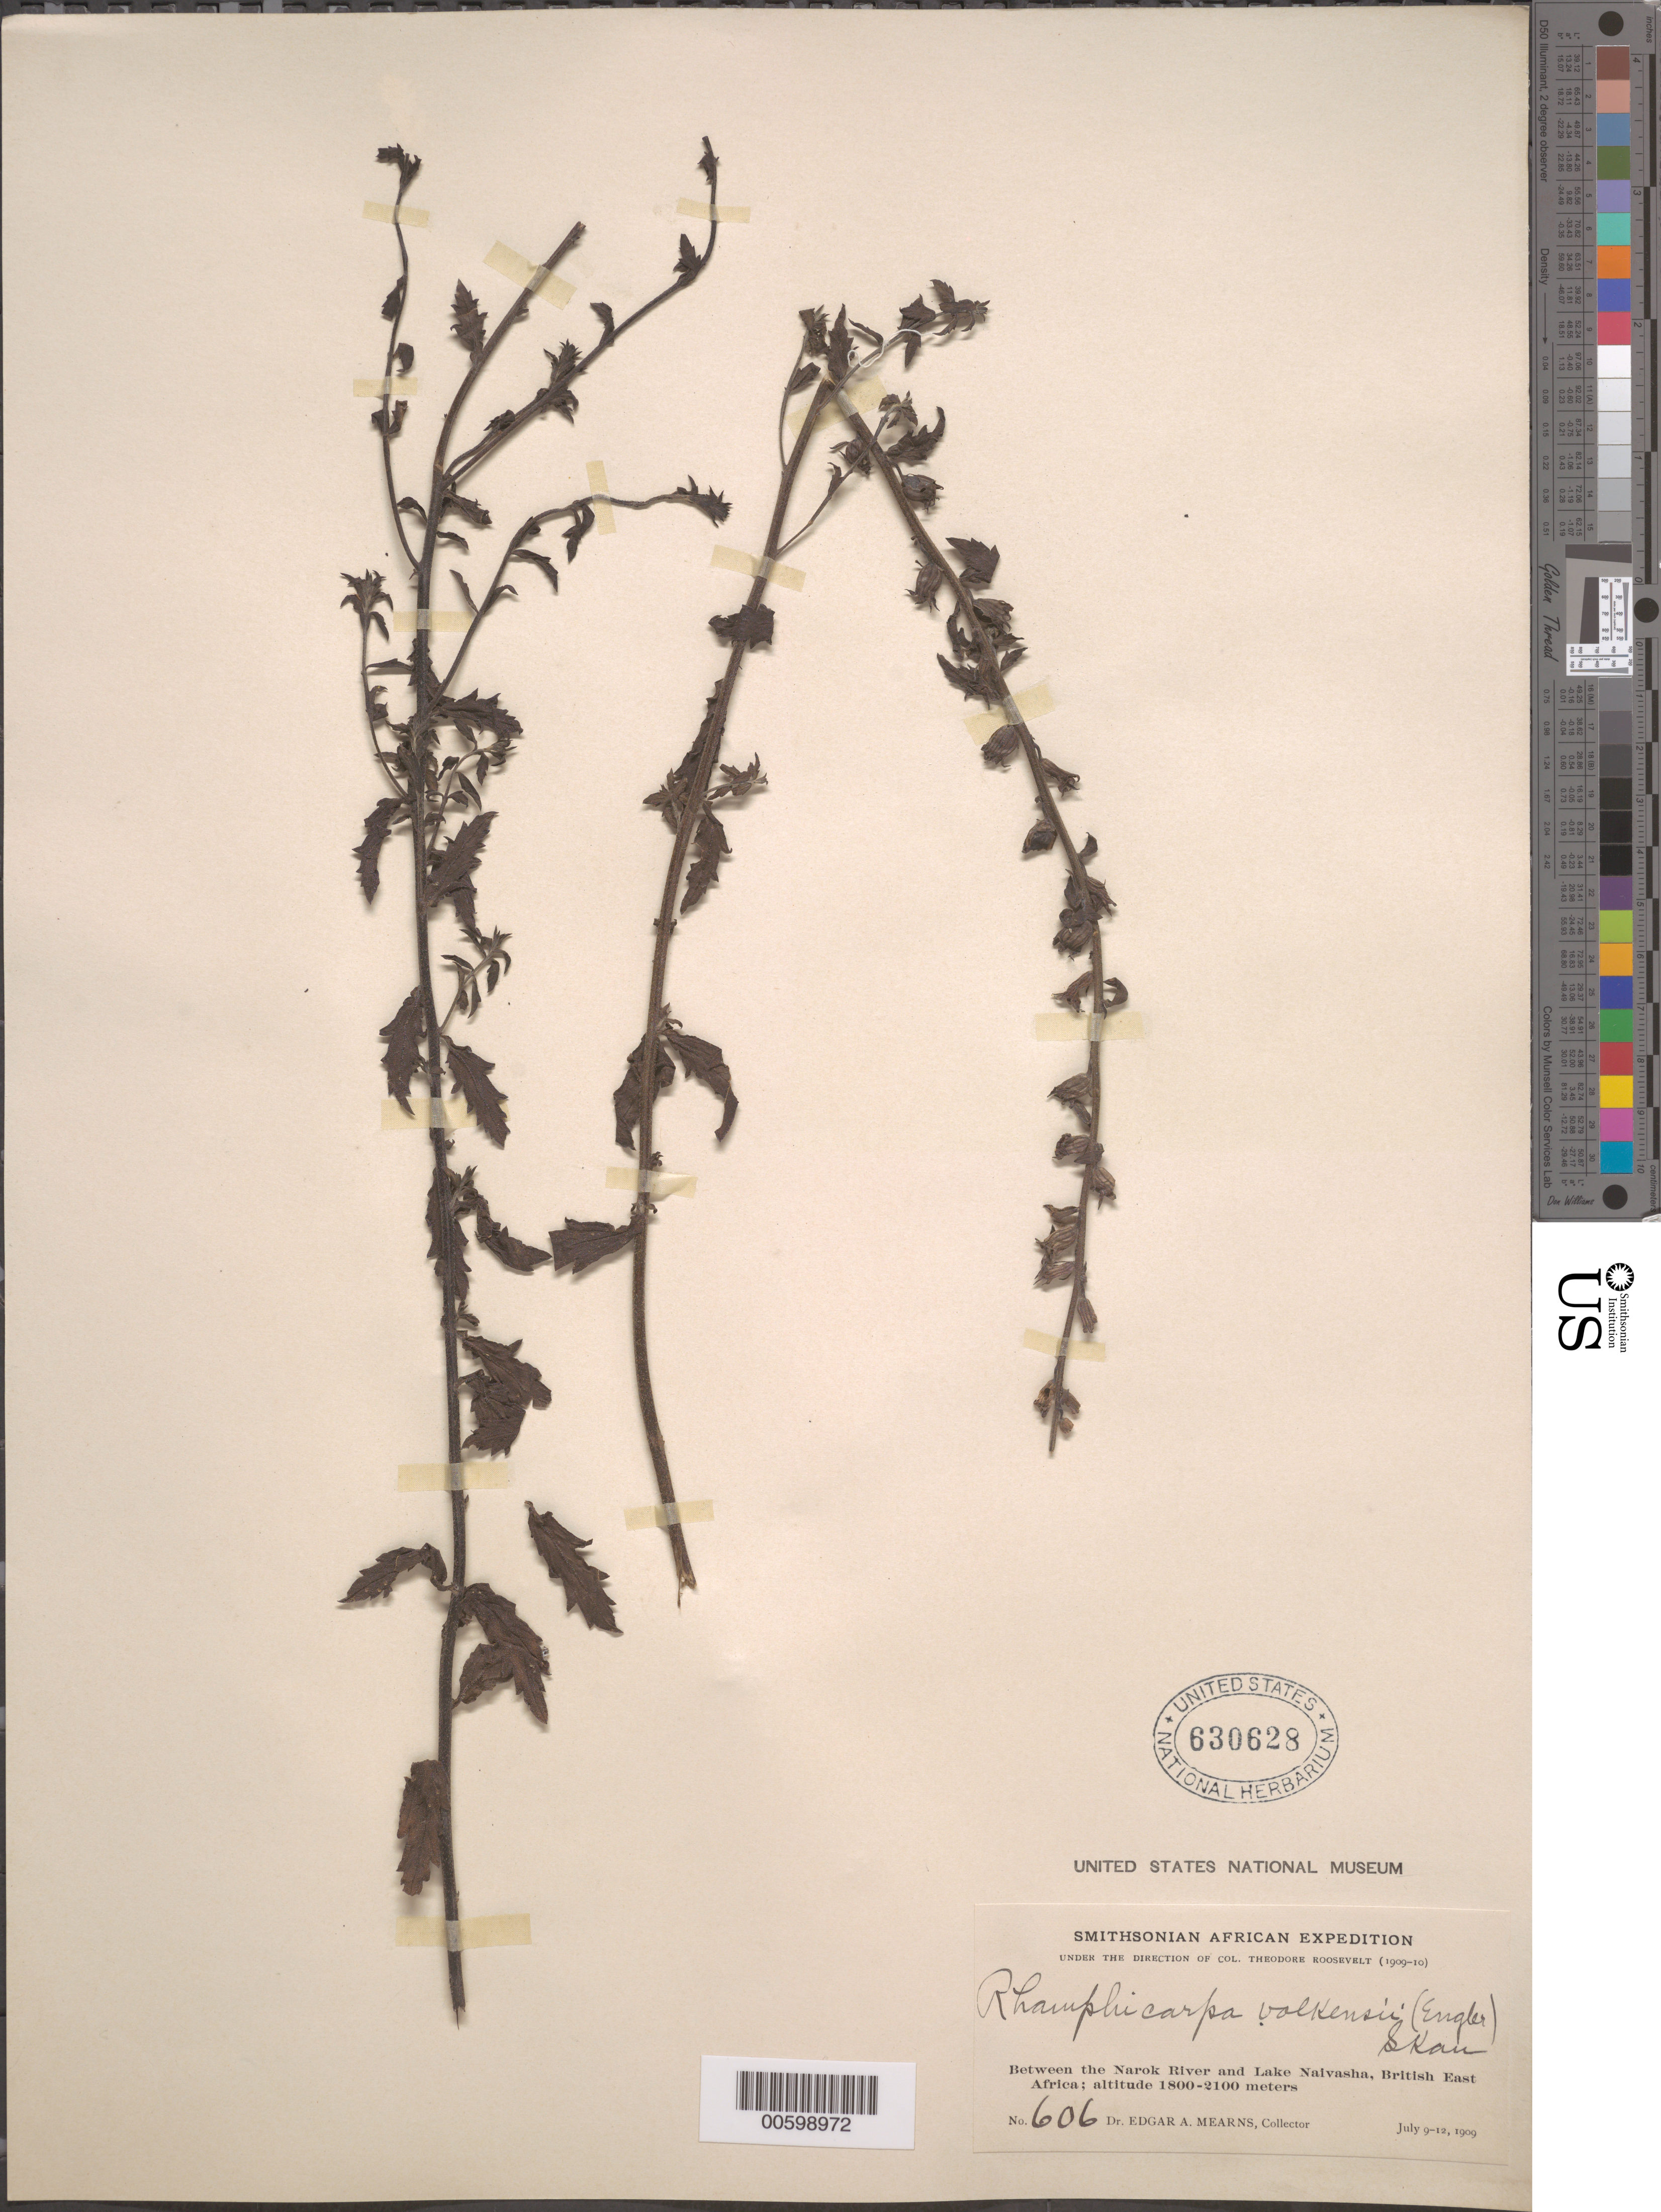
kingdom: Plantae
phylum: Tracheophyta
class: Magnoliopsida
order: Lamiales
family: Orobanchaceae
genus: Rhamphicarpa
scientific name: Rhamphicarpa volkensii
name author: (Engl.) Skan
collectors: E. A. Mearns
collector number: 606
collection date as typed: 07 Jul 1909 to 12 Jul 1909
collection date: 1909-07-07/1909-07-12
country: Kenya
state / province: Nakuru / Narok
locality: Between the Narok river and Lake Naivasha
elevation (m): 1800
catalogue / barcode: US 630628